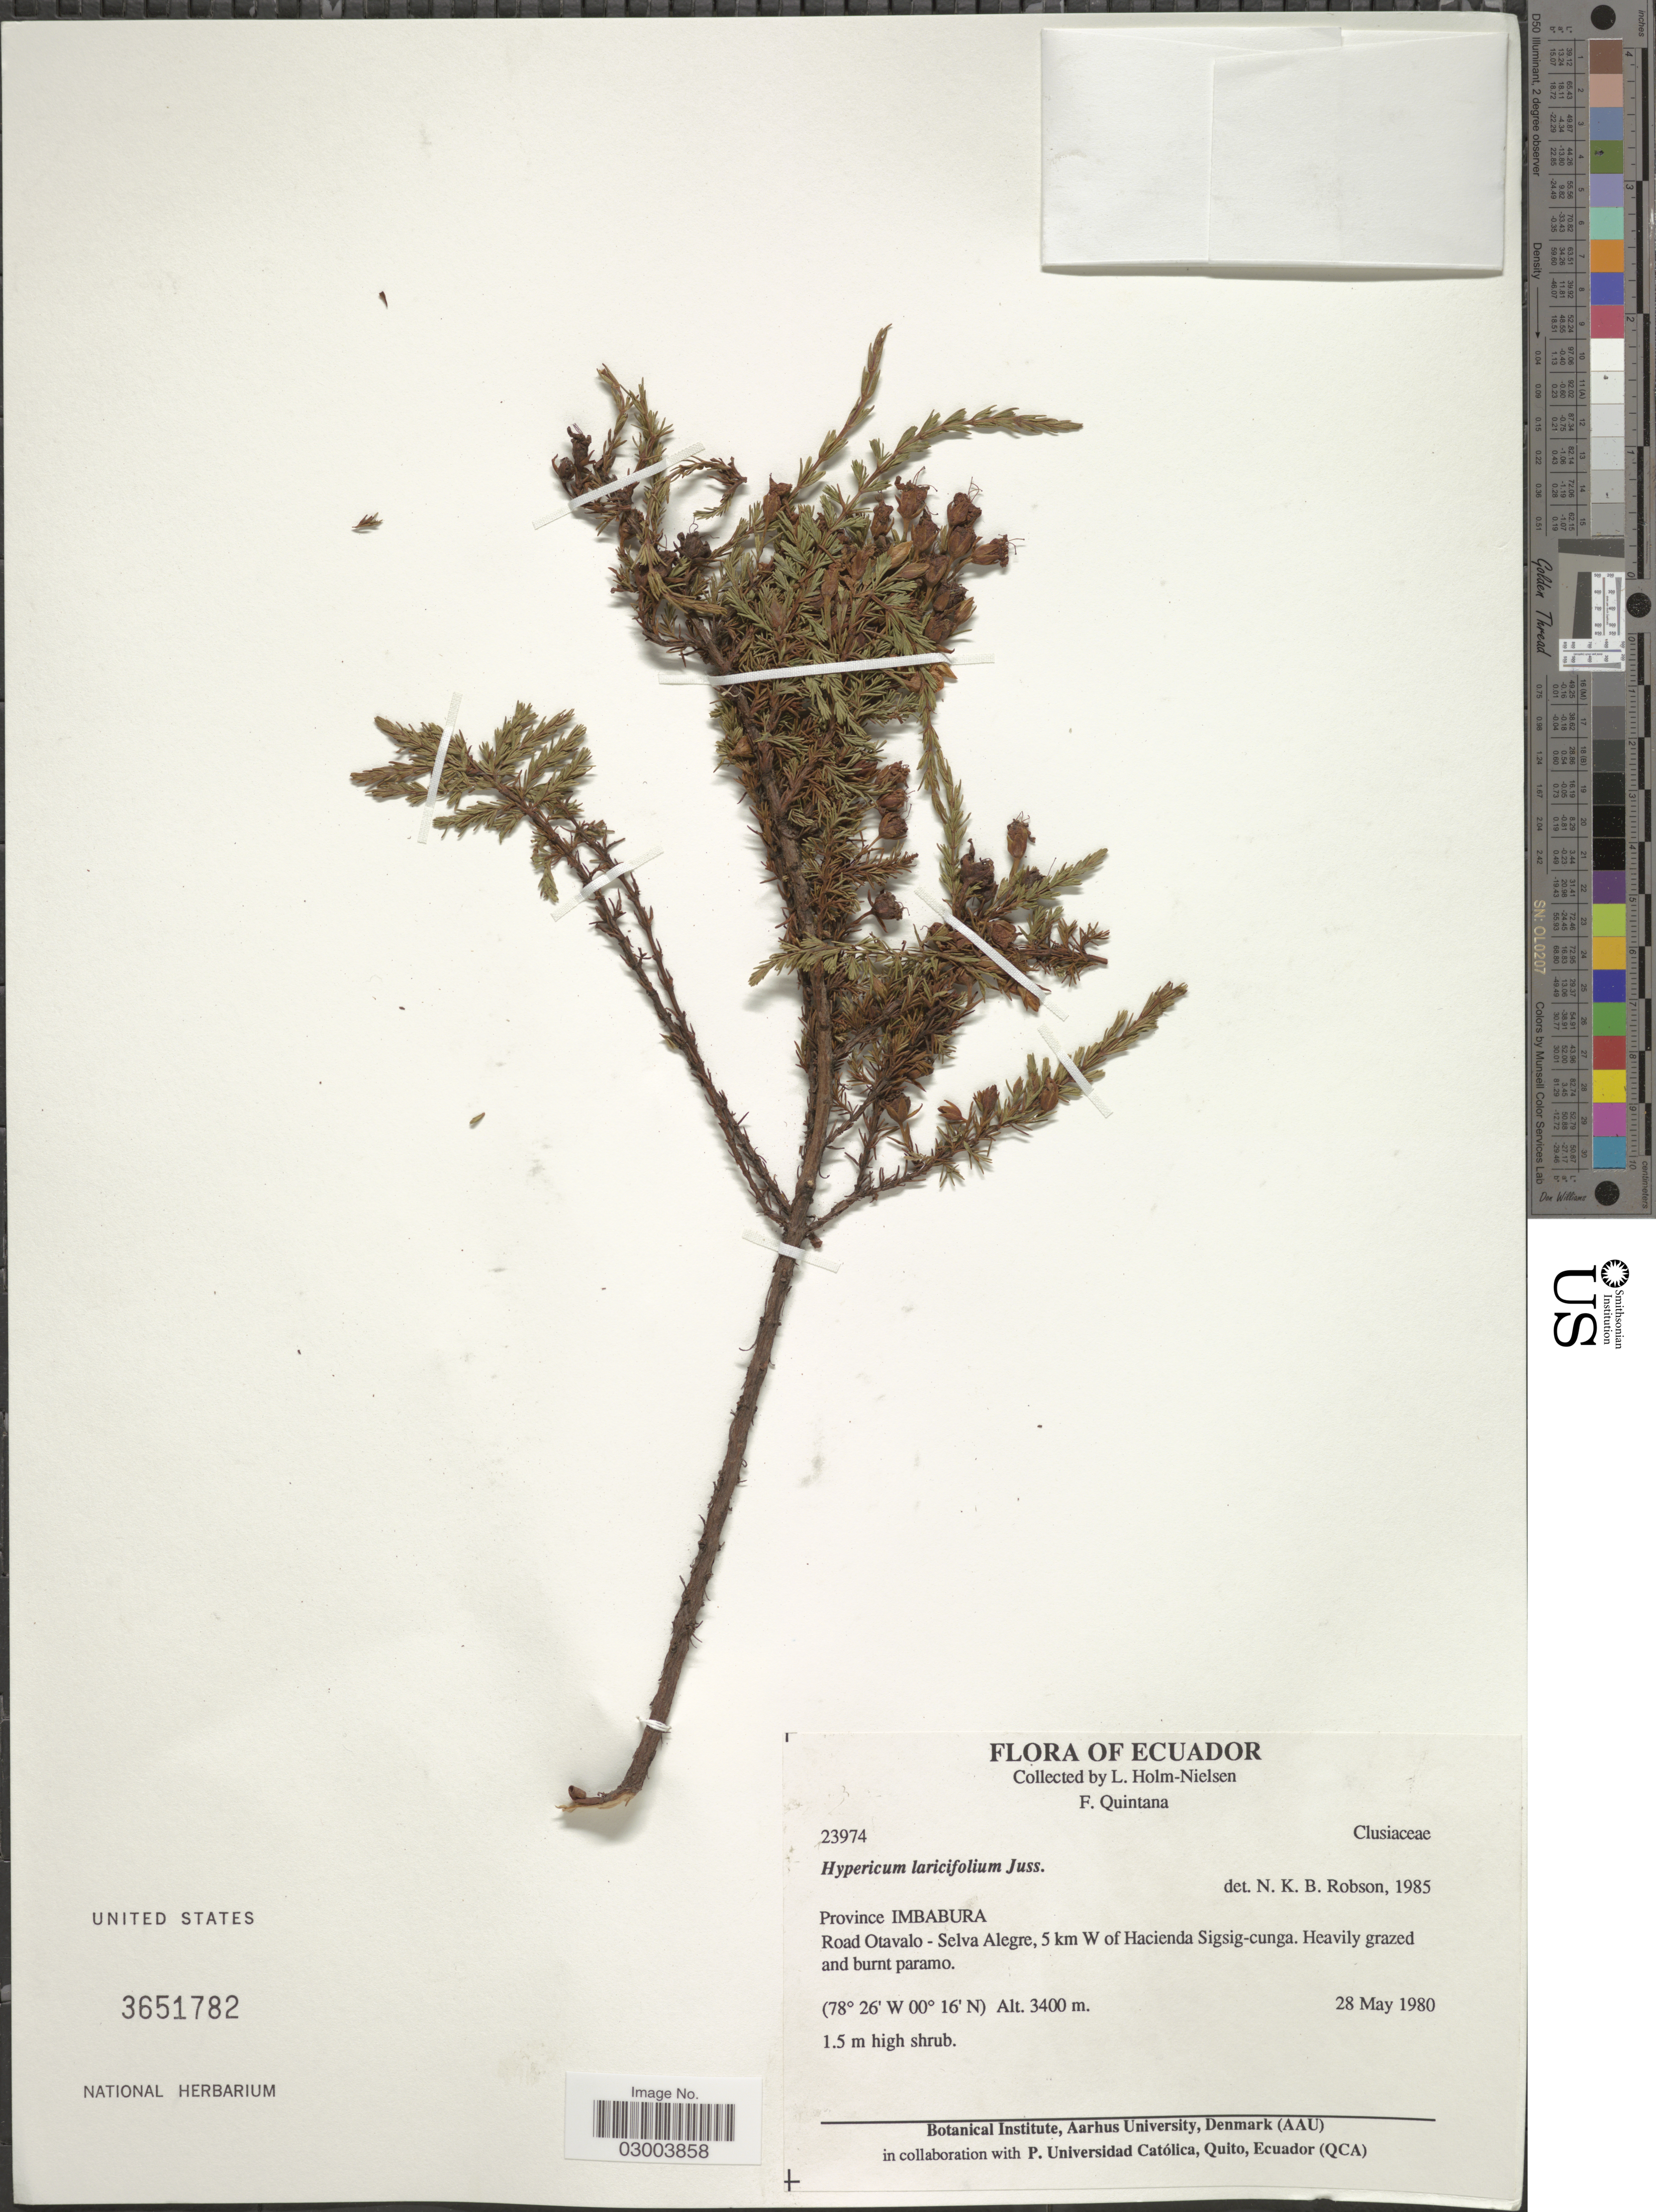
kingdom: Plantae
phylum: Tracheophyta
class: Magnoliopsida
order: Malpighiales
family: Hypericaceae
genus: Hypericum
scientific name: Hypericum laricifolium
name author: Juss.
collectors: L. Holm-Nielsen & F. Quintana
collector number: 23974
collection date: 1980-05-28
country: Ecuador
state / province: Imbabura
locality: Road Otavalo-Selva Alegre, 5 km W of Hacienda Sigsig-cunga.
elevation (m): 3400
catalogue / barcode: US 3651782